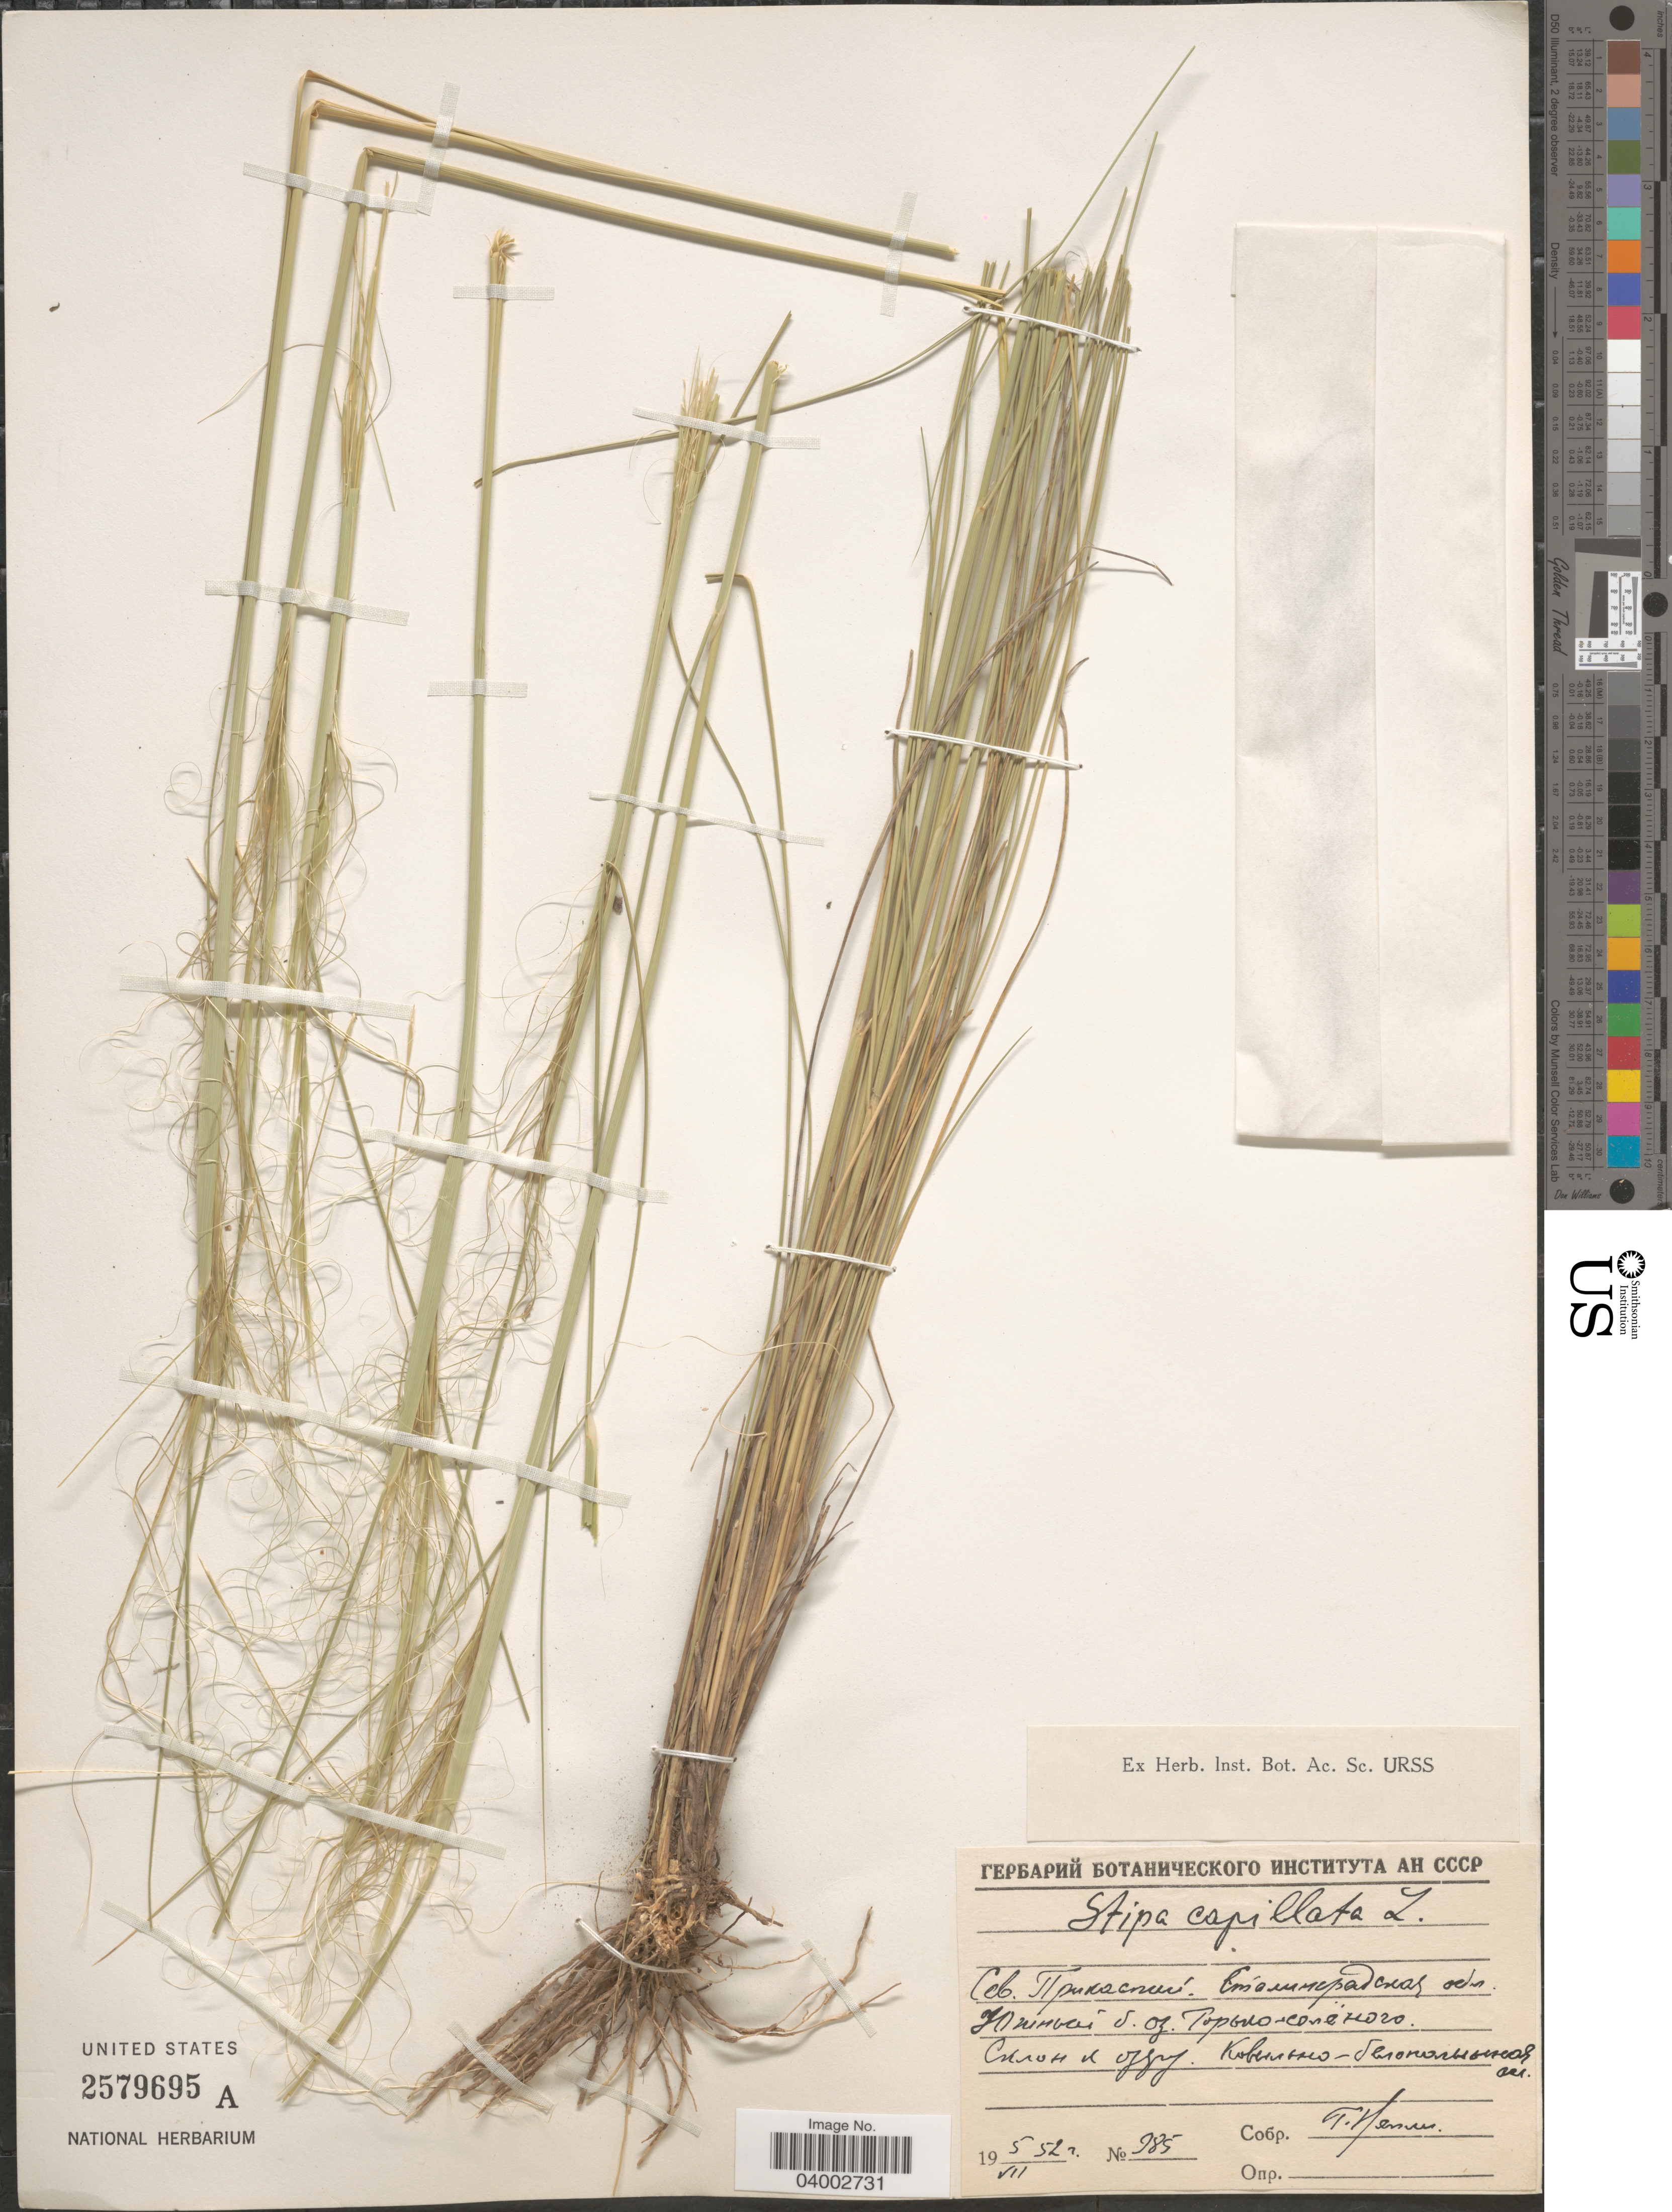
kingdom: Plantae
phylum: Tracheophyta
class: Liliopsida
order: Poales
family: Poaceae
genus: Stipa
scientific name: Stipa capillata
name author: L.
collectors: G. Nepli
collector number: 985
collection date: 1952-07-05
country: Russian Federation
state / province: Volgograd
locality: South shore of lake Gorko-Solenoye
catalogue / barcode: US 2579695A